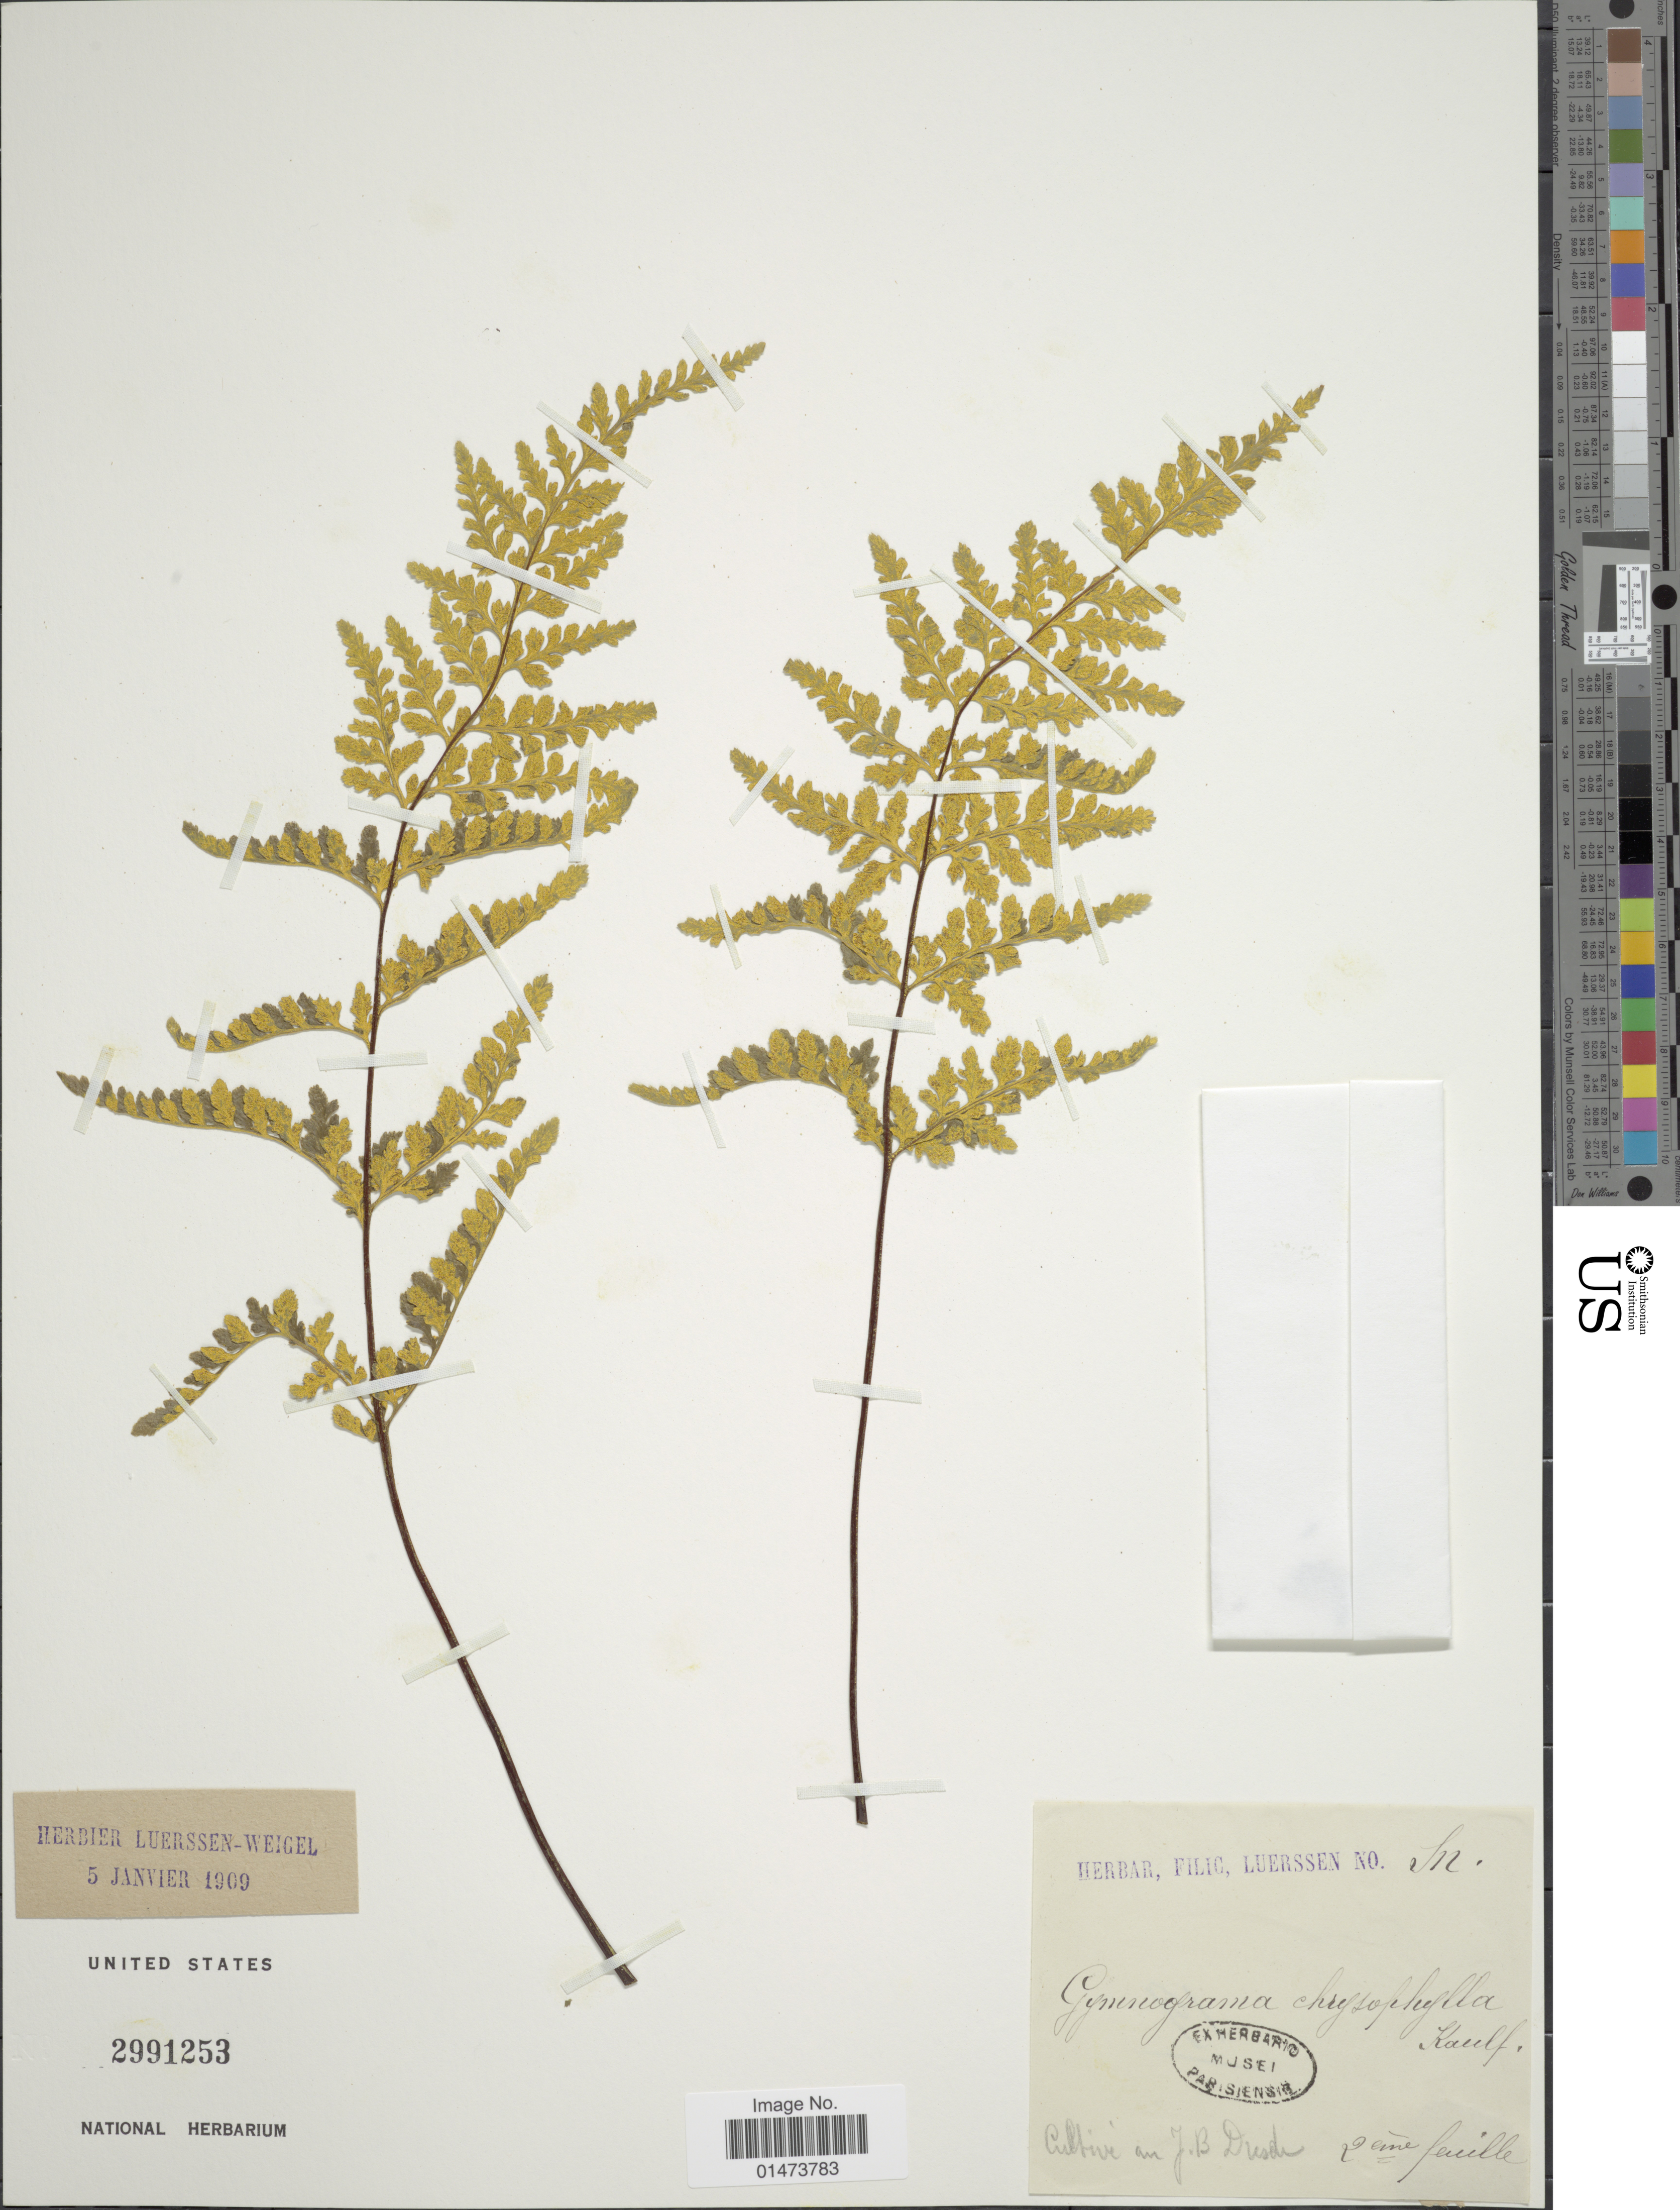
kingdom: Plantae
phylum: Tracheophyta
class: Polypodiopsida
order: Polypodiales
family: Pteridaceae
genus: Pityrogramma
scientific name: Pityrogramma chrysophylla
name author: (Sw.) Link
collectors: ex herb. Luerssen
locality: J.B. Dresch. [interpreted]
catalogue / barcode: US 2991253